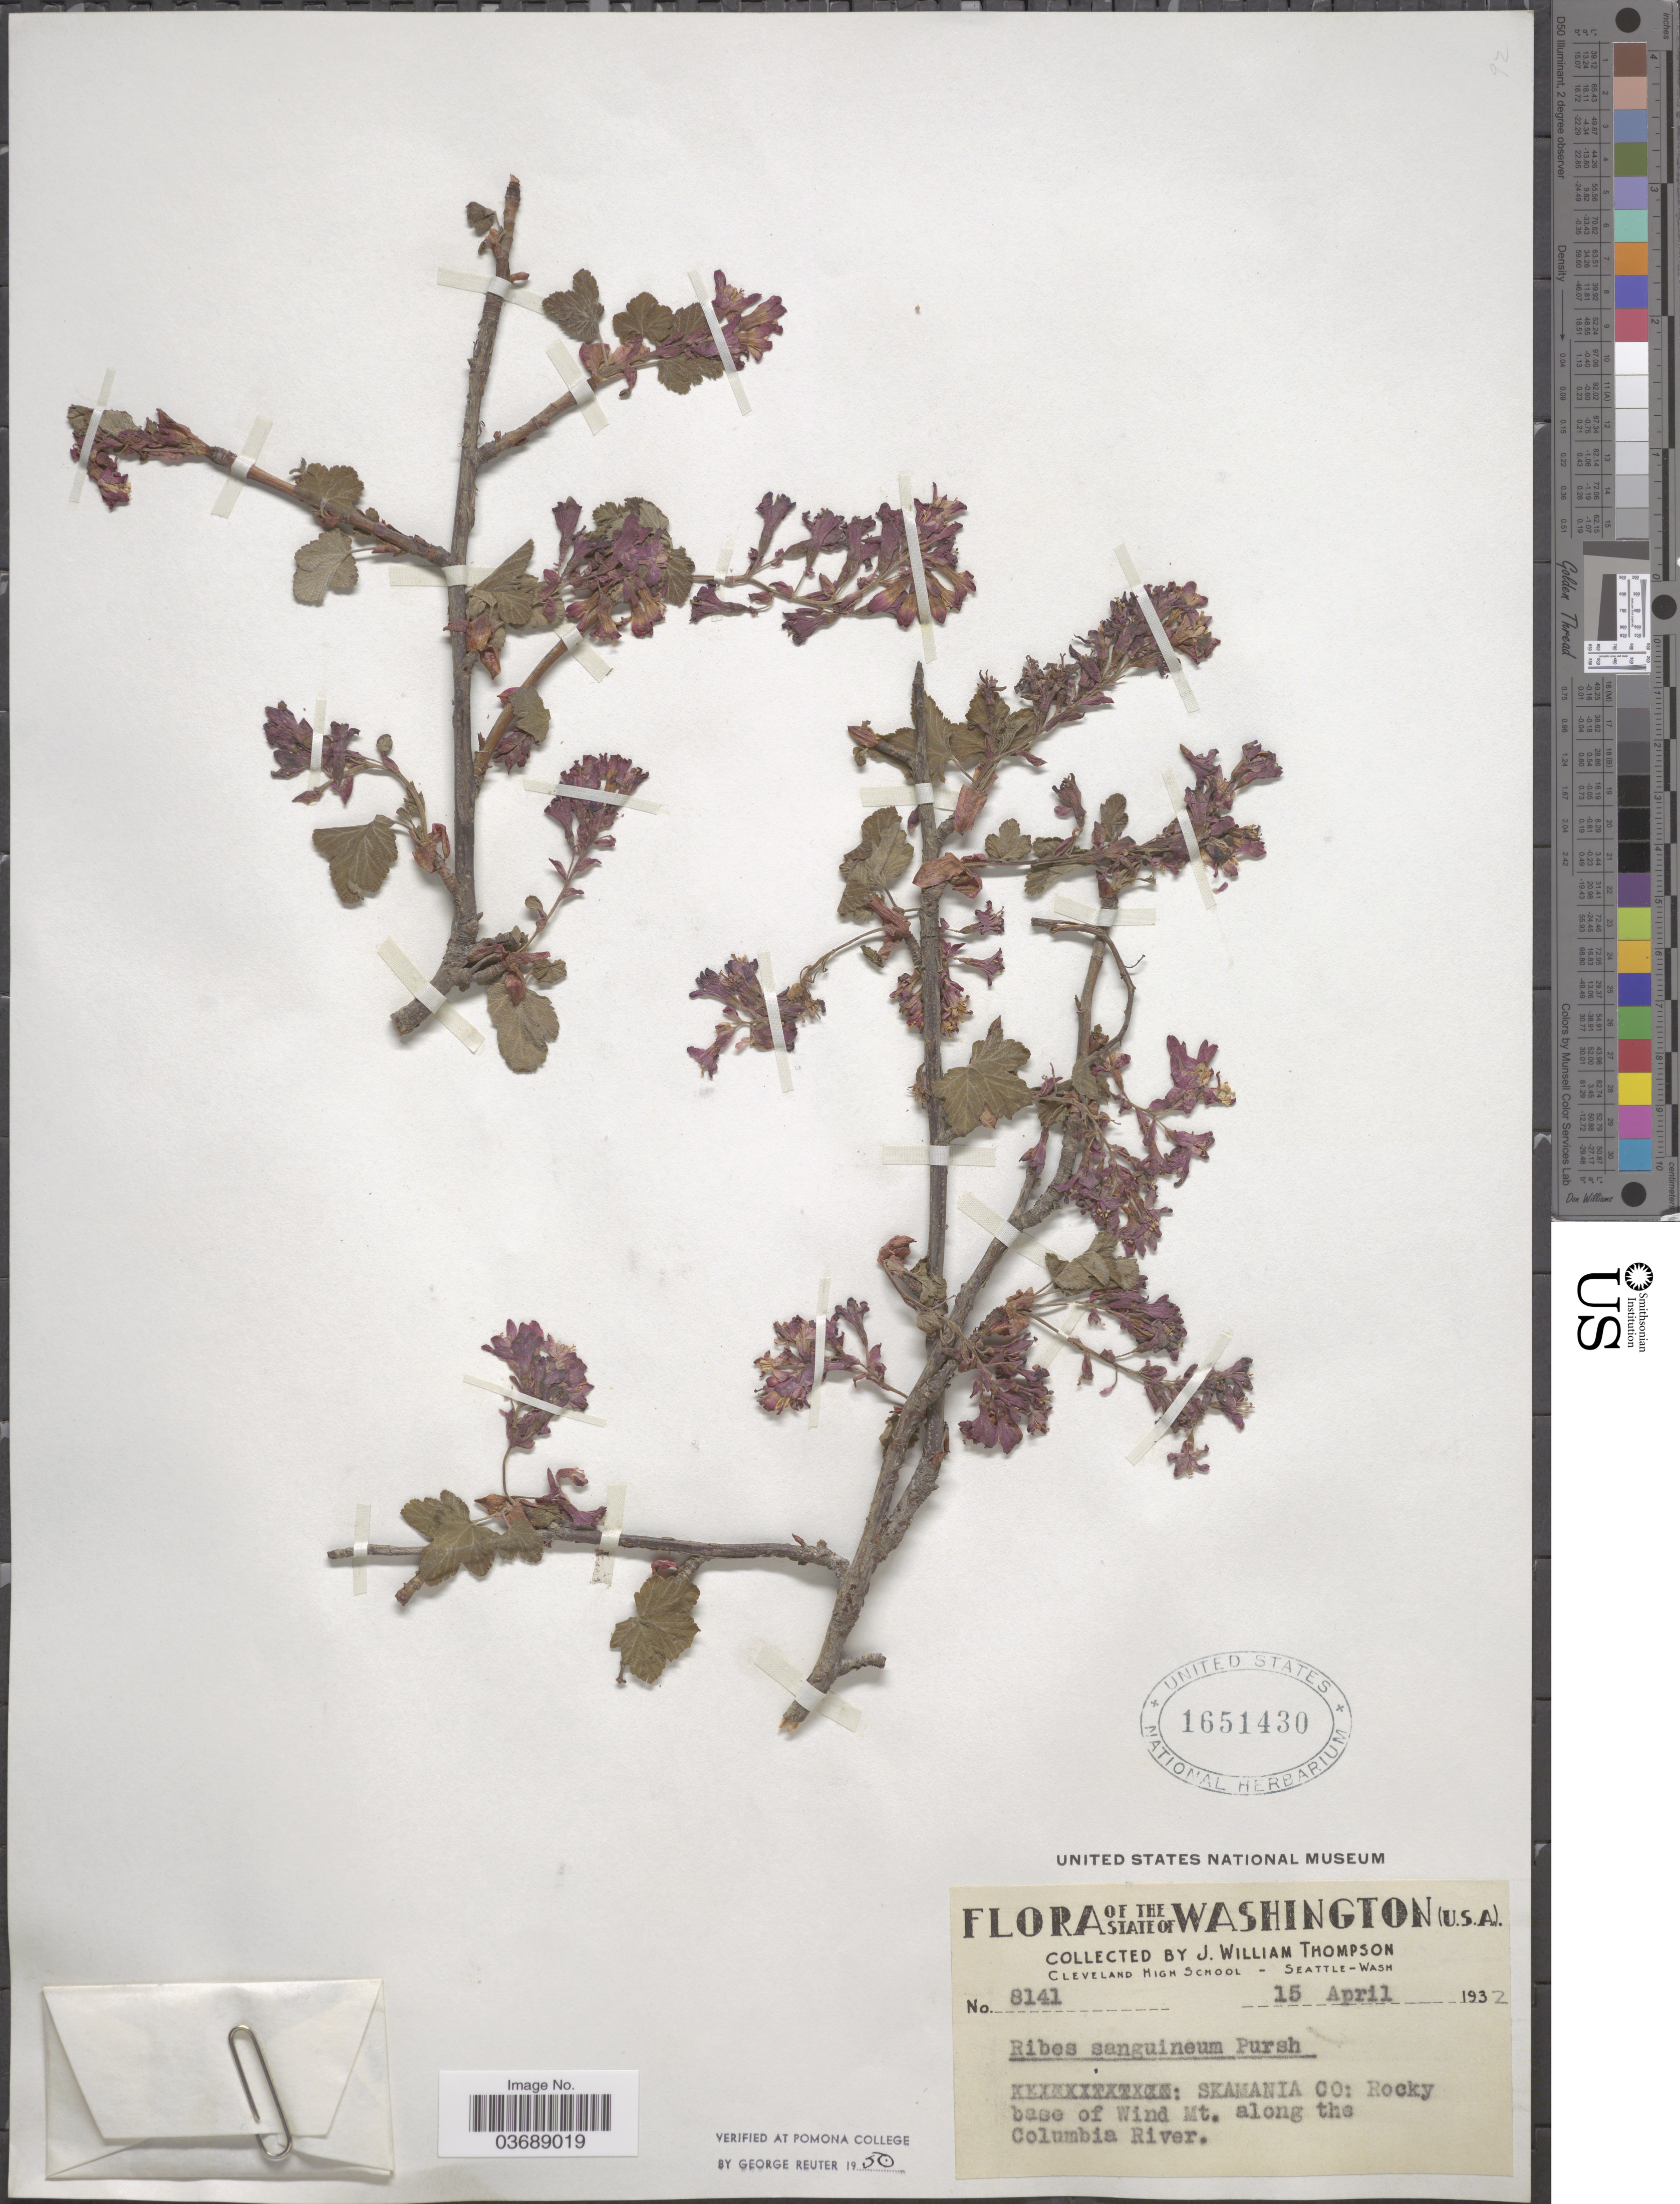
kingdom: Plantae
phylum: Tracheophyta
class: Magnoliopsida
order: Saxifragales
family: Grossulariaceae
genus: Ribes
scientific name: Ribes sanguineum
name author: Pursh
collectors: J. W. Thompson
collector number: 8141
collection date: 1932-04-15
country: United States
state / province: Washington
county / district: Skamania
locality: Skamania Co: Rocky base of Wind Mt. along the Columbia River.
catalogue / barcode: US 1651430